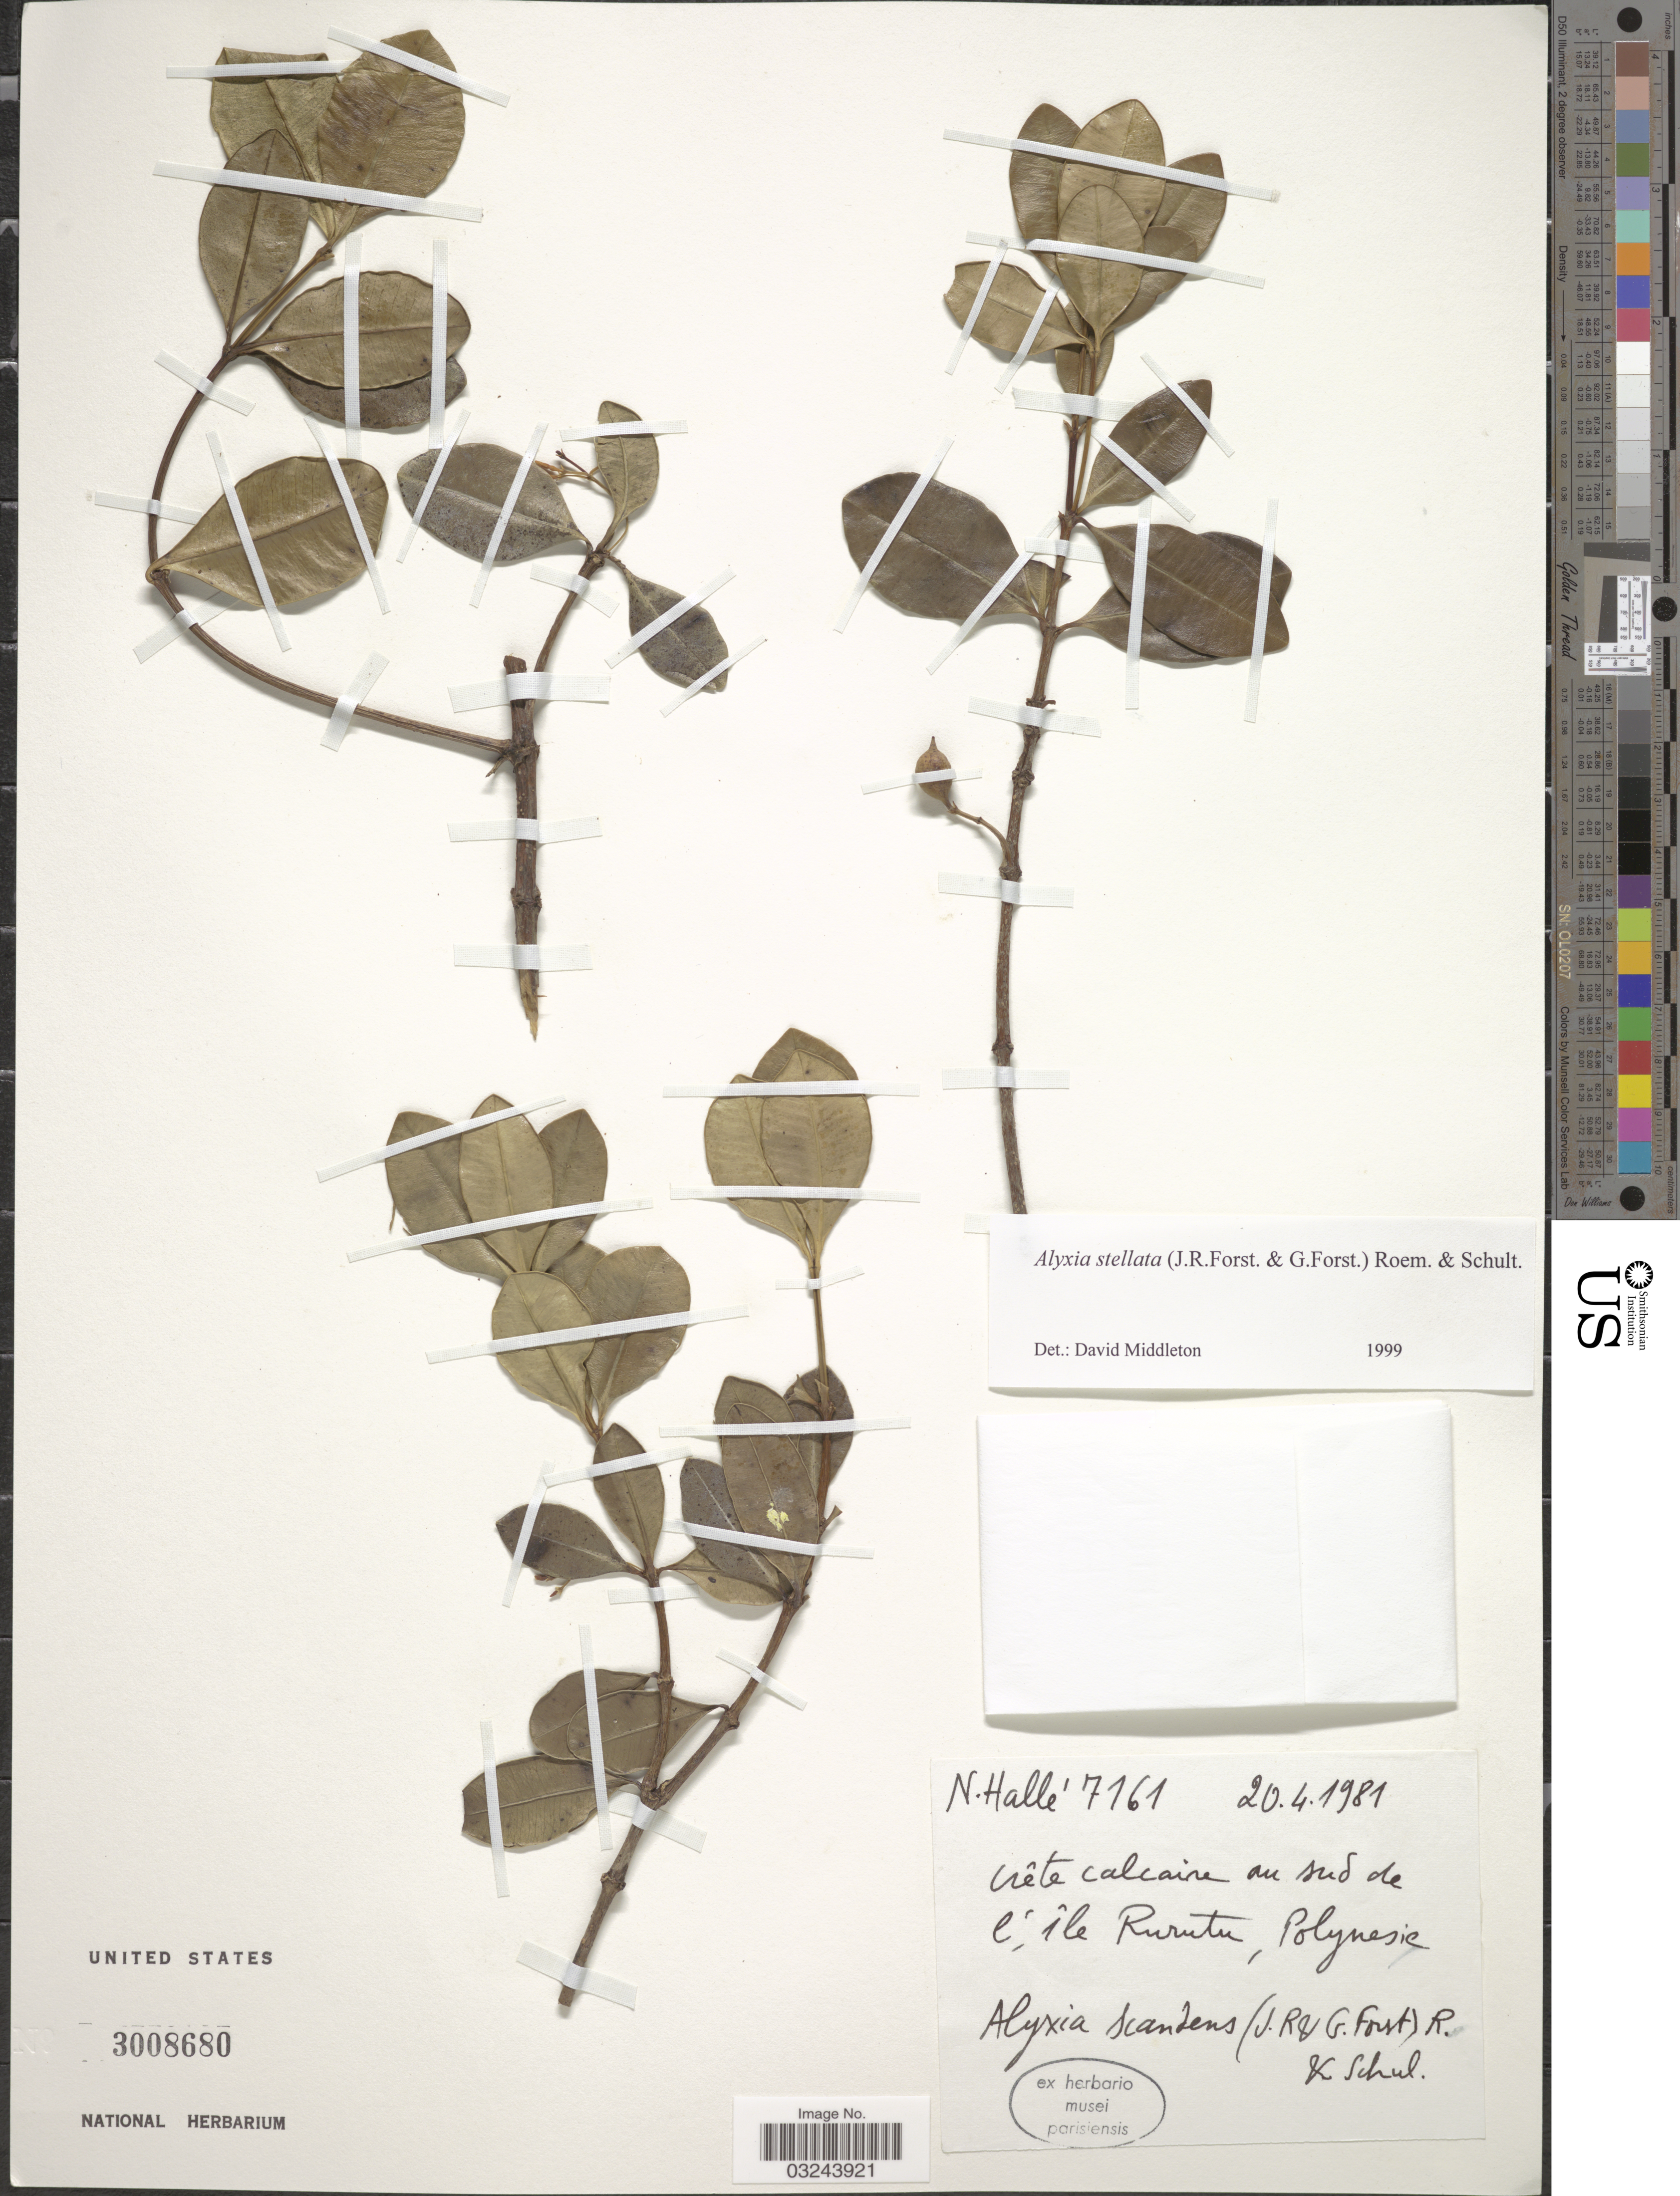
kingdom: Plantae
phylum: Tracheophyta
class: Magnoliopsida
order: Gentianales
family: Apocynaceae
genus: Alyxia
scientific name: Alyxia stellata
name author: (J.R. Forst. & G. Forst.) Roem. & Schult.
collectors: N. Hallé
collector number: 7161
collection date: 1981-04-20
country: French Polynesia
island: Rurutu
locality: Crête calcaire au sud de l'île Rurutu, Polynesie.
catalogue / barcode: US 3008680